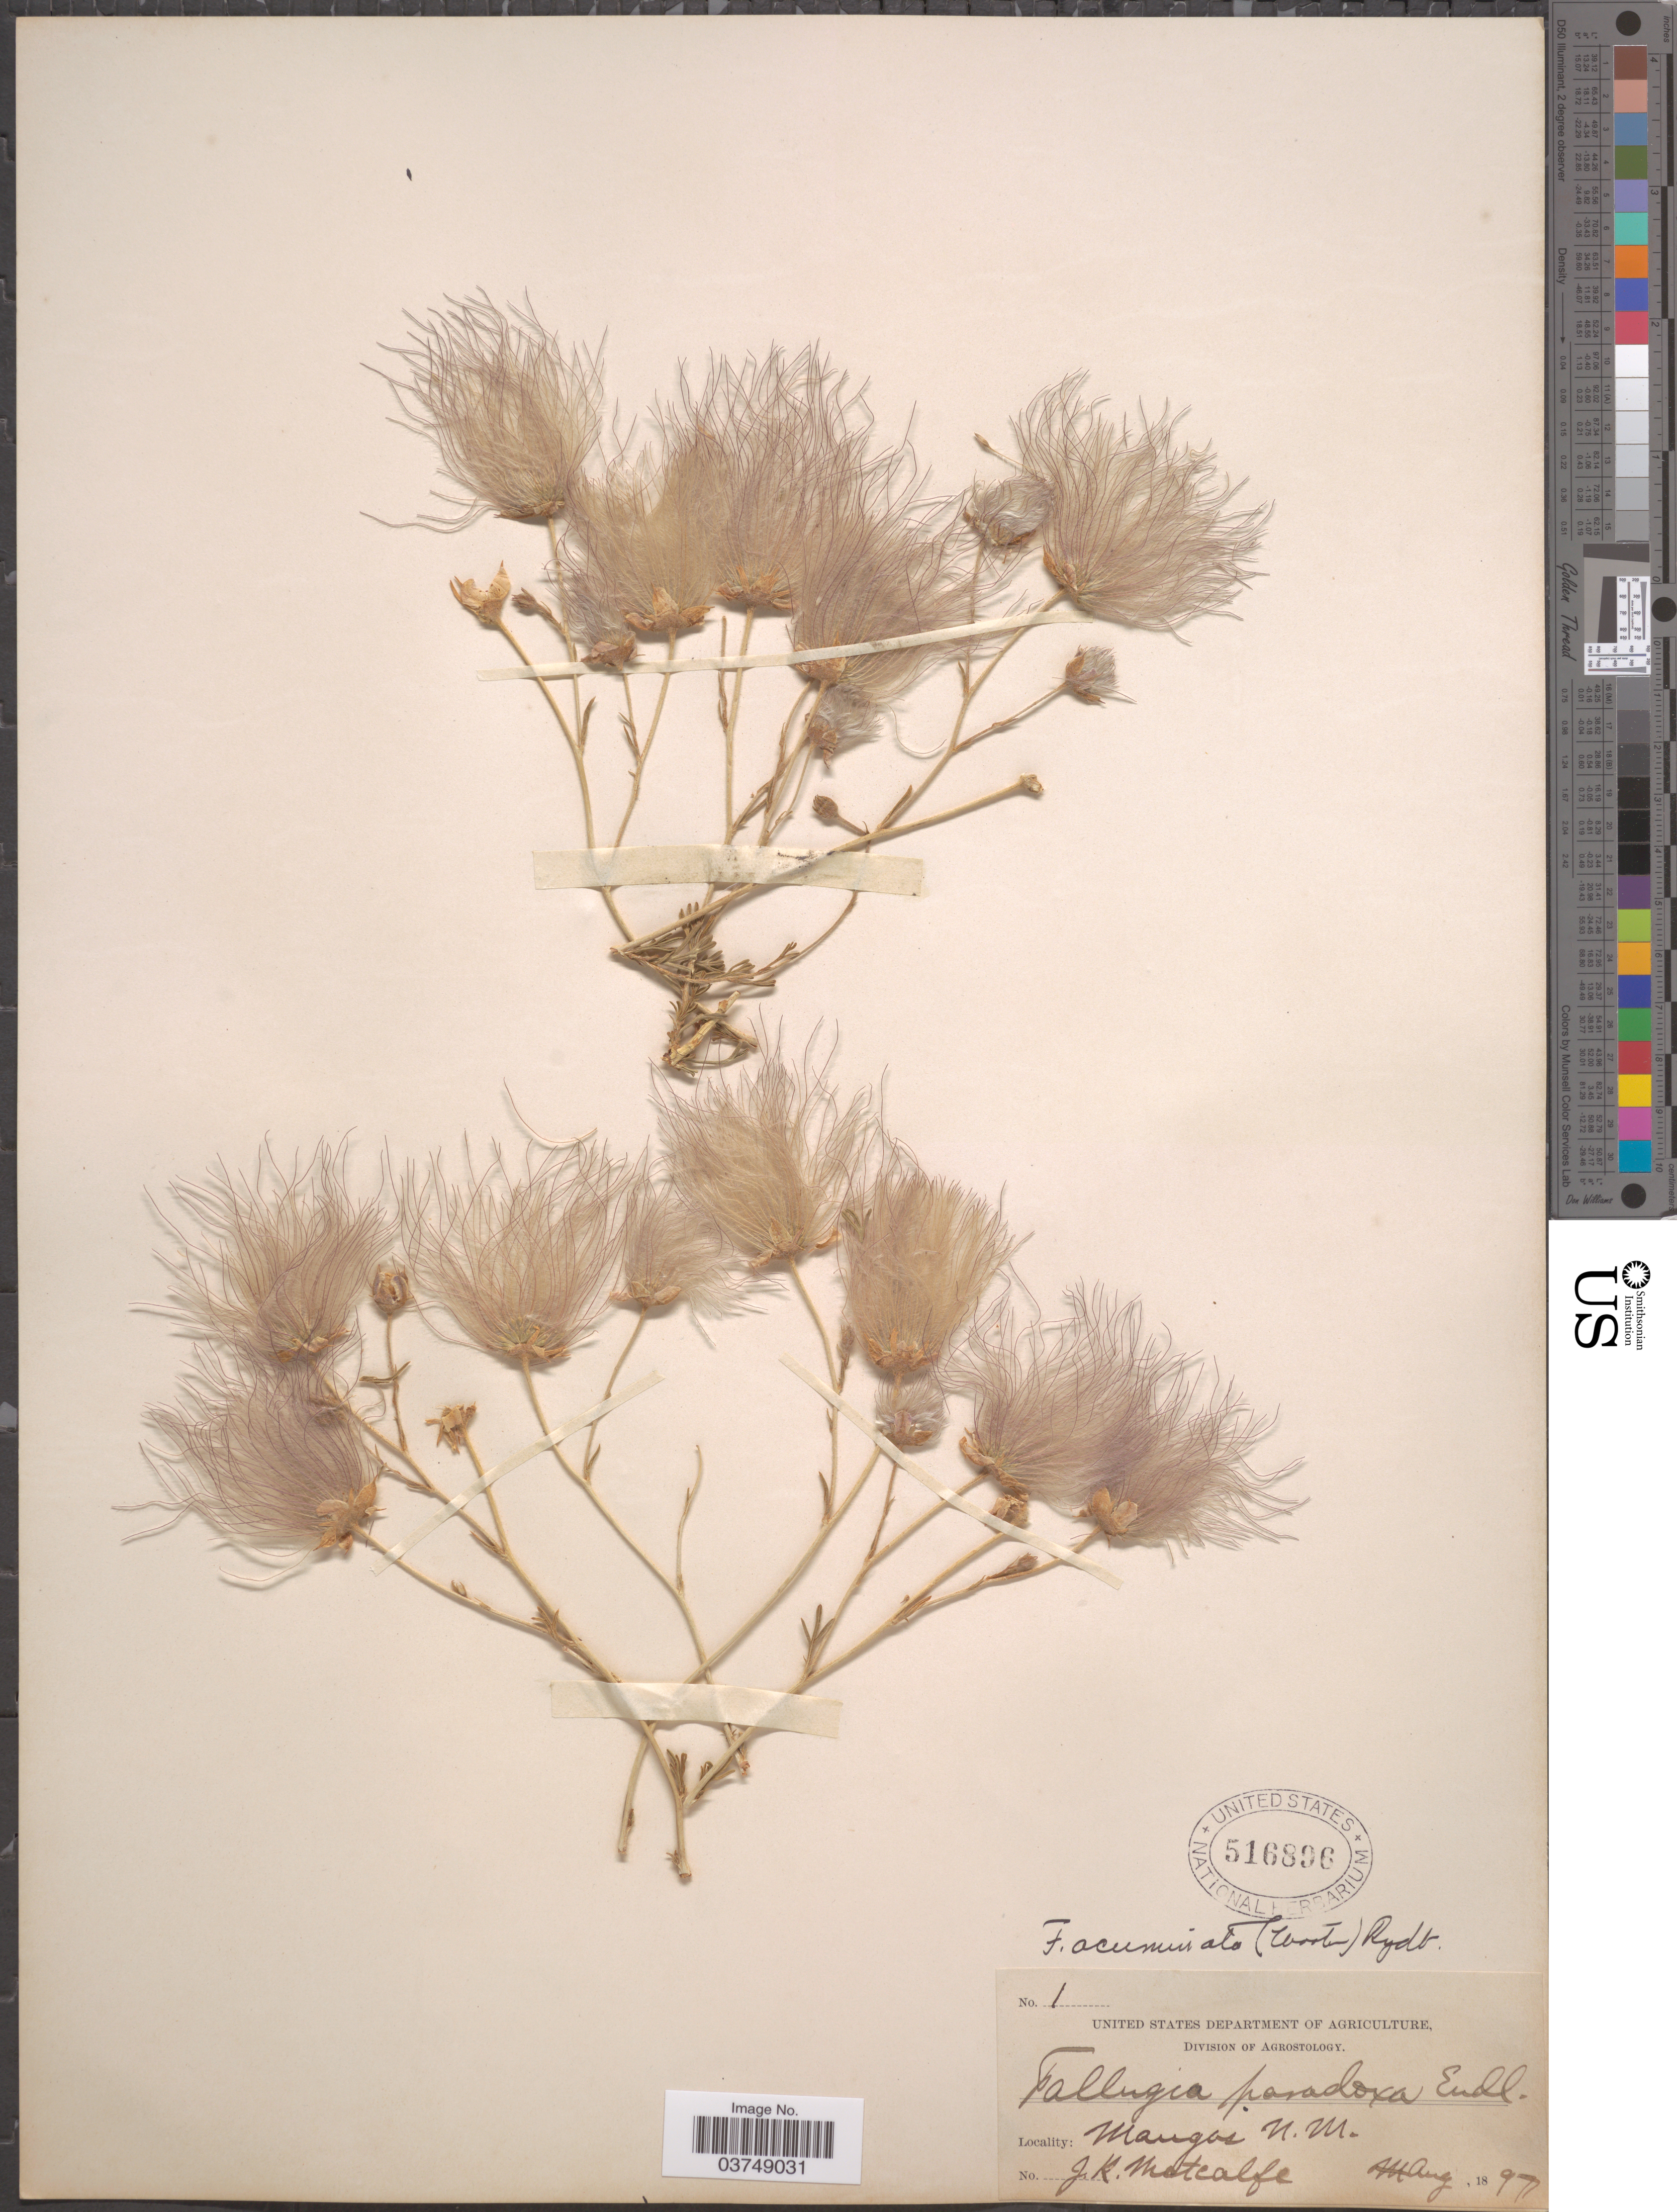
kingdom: Plantae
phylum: Tracheophyta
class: Magnoliopsida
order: Rosales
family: Rosaceae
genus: Fallugia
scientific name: Fallugia acuminata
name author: (Wooton) Rydb.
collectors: J. Metcalfe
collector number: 1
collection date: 1897-08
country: United States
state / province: New Mexico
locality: Mangas.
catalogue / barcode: US 516896